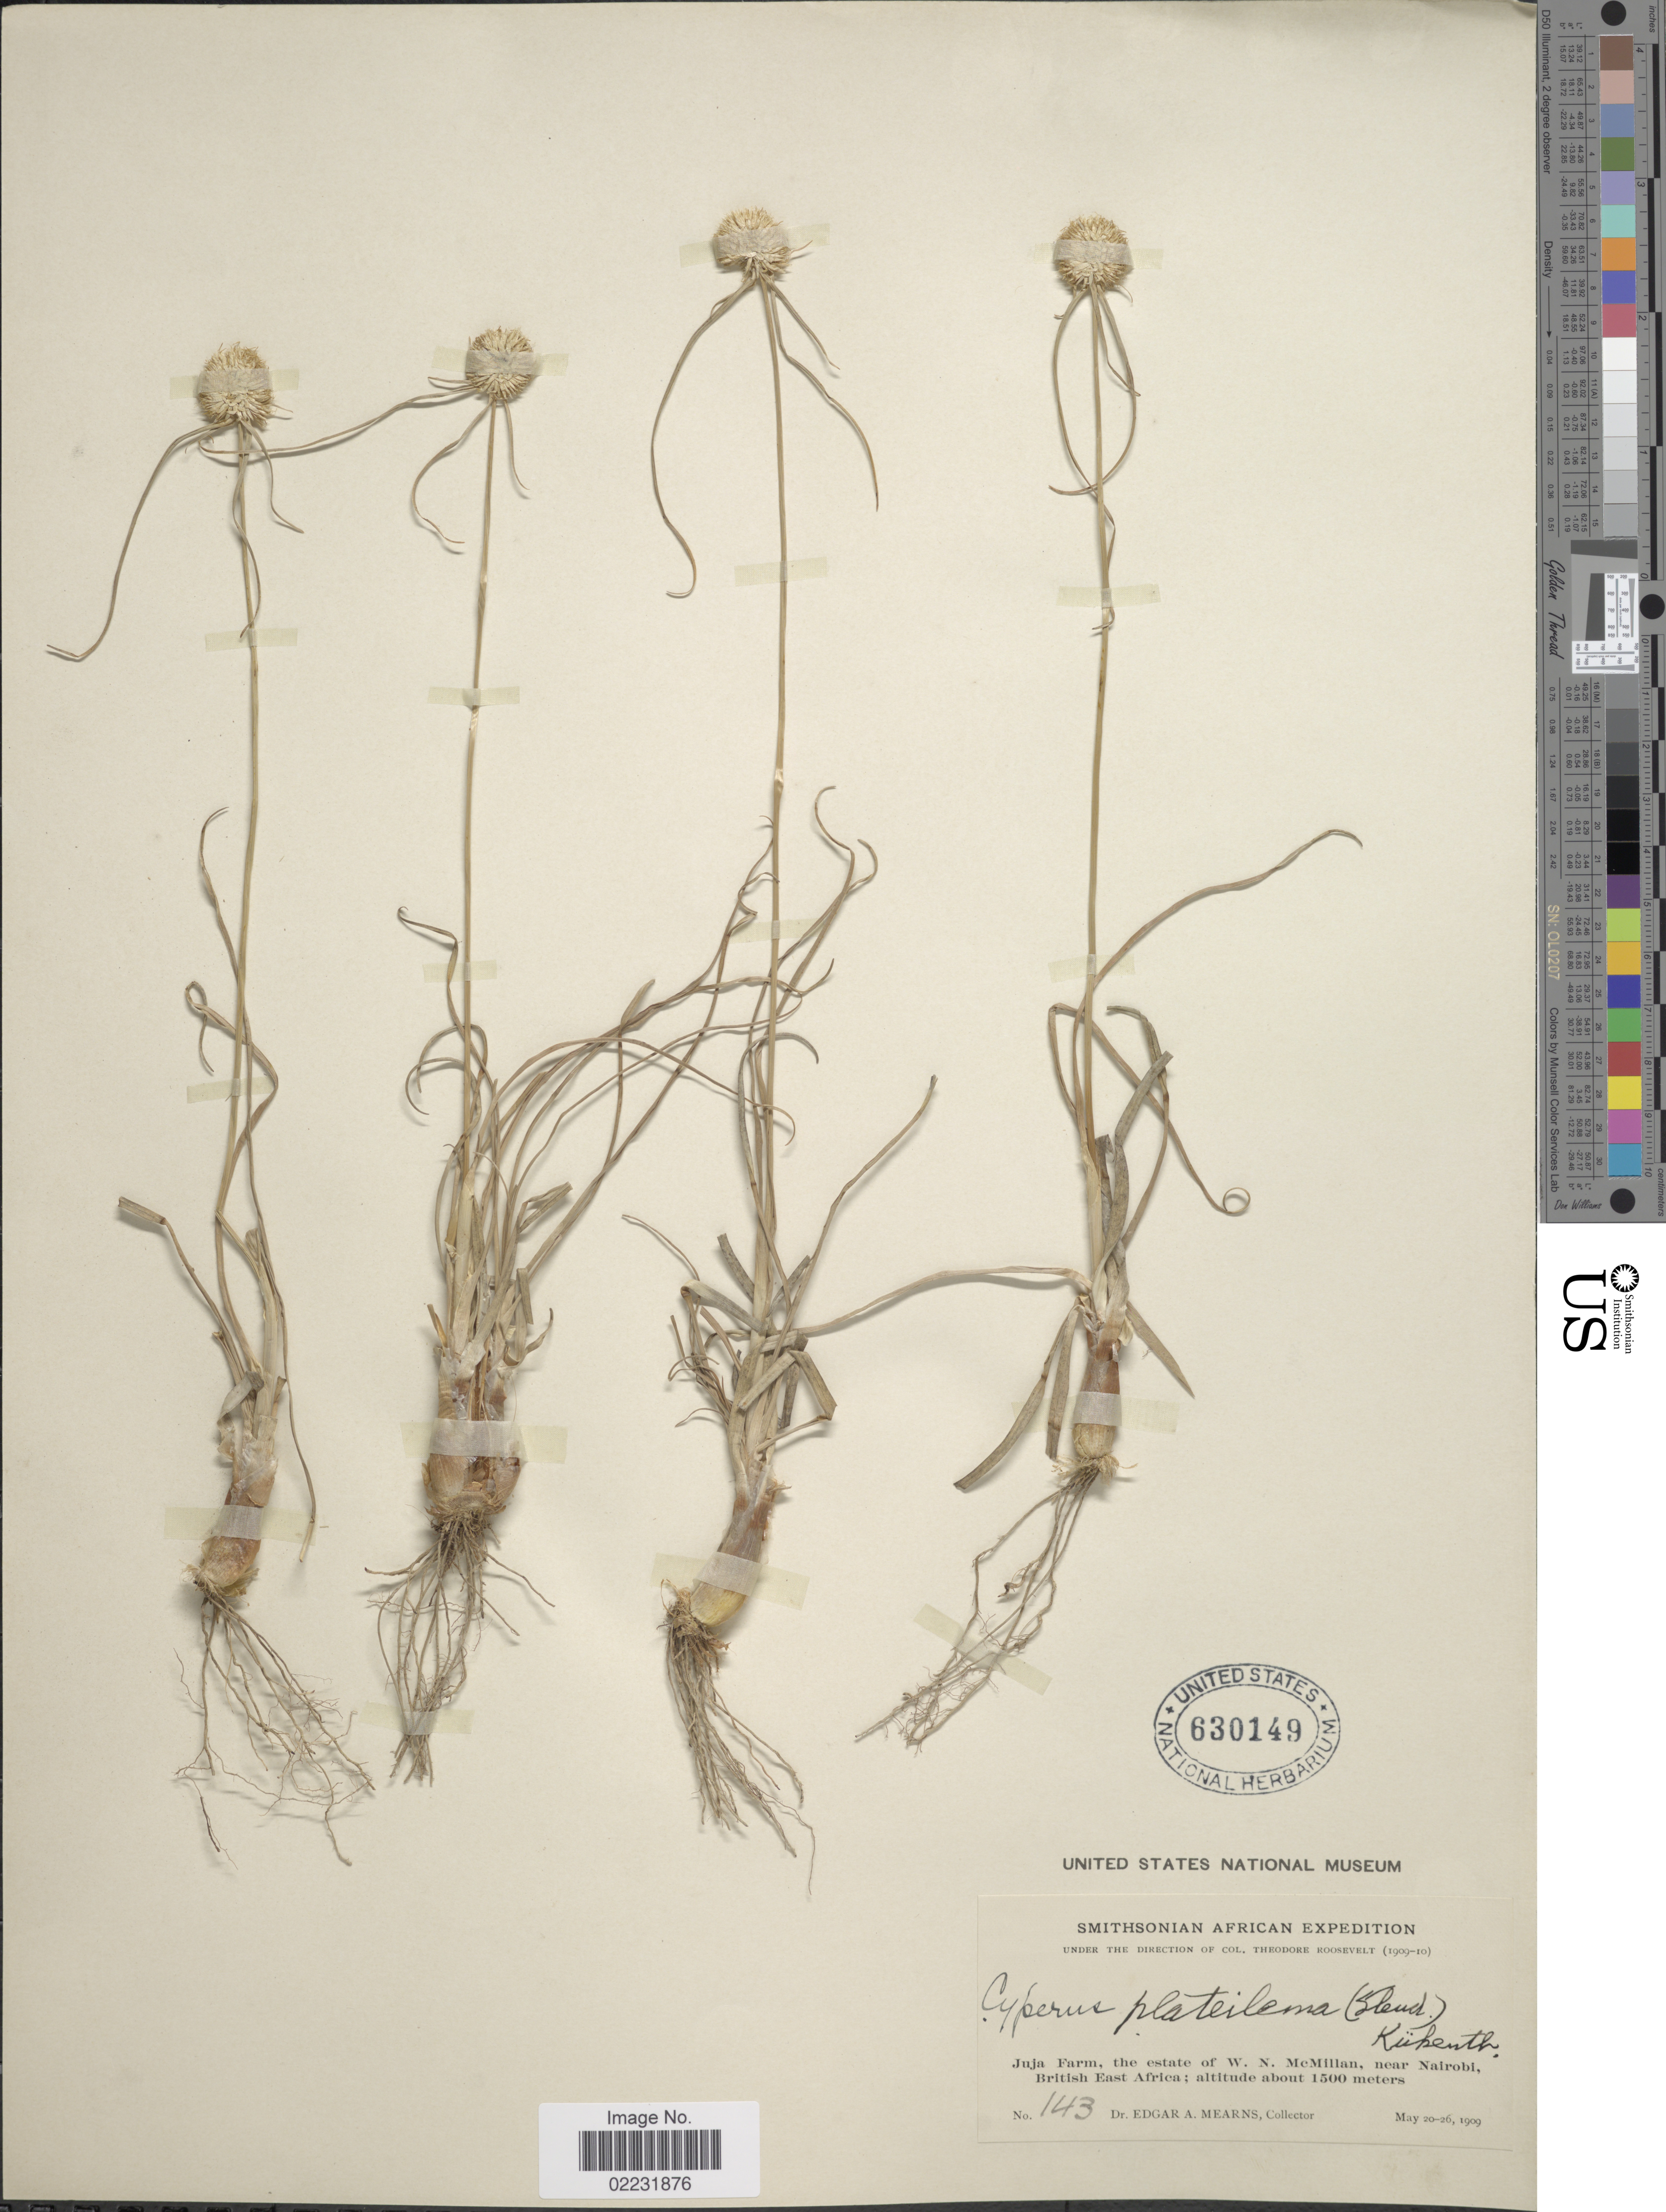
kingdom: Plantae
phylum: Tracheophyta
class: Liliopsida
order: Poales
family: Cyperaceae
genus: Cyperus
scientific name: Cyperus plateilema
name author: (Steud.) Kük.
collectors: E. A. Mearns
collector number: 143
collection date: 1909-05-20/1909-05-26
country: Kenya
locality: Juja Farm, the estate of W. N. McMillan, near Nairobi, British East Africa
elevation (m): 1500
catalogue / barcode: US 630149